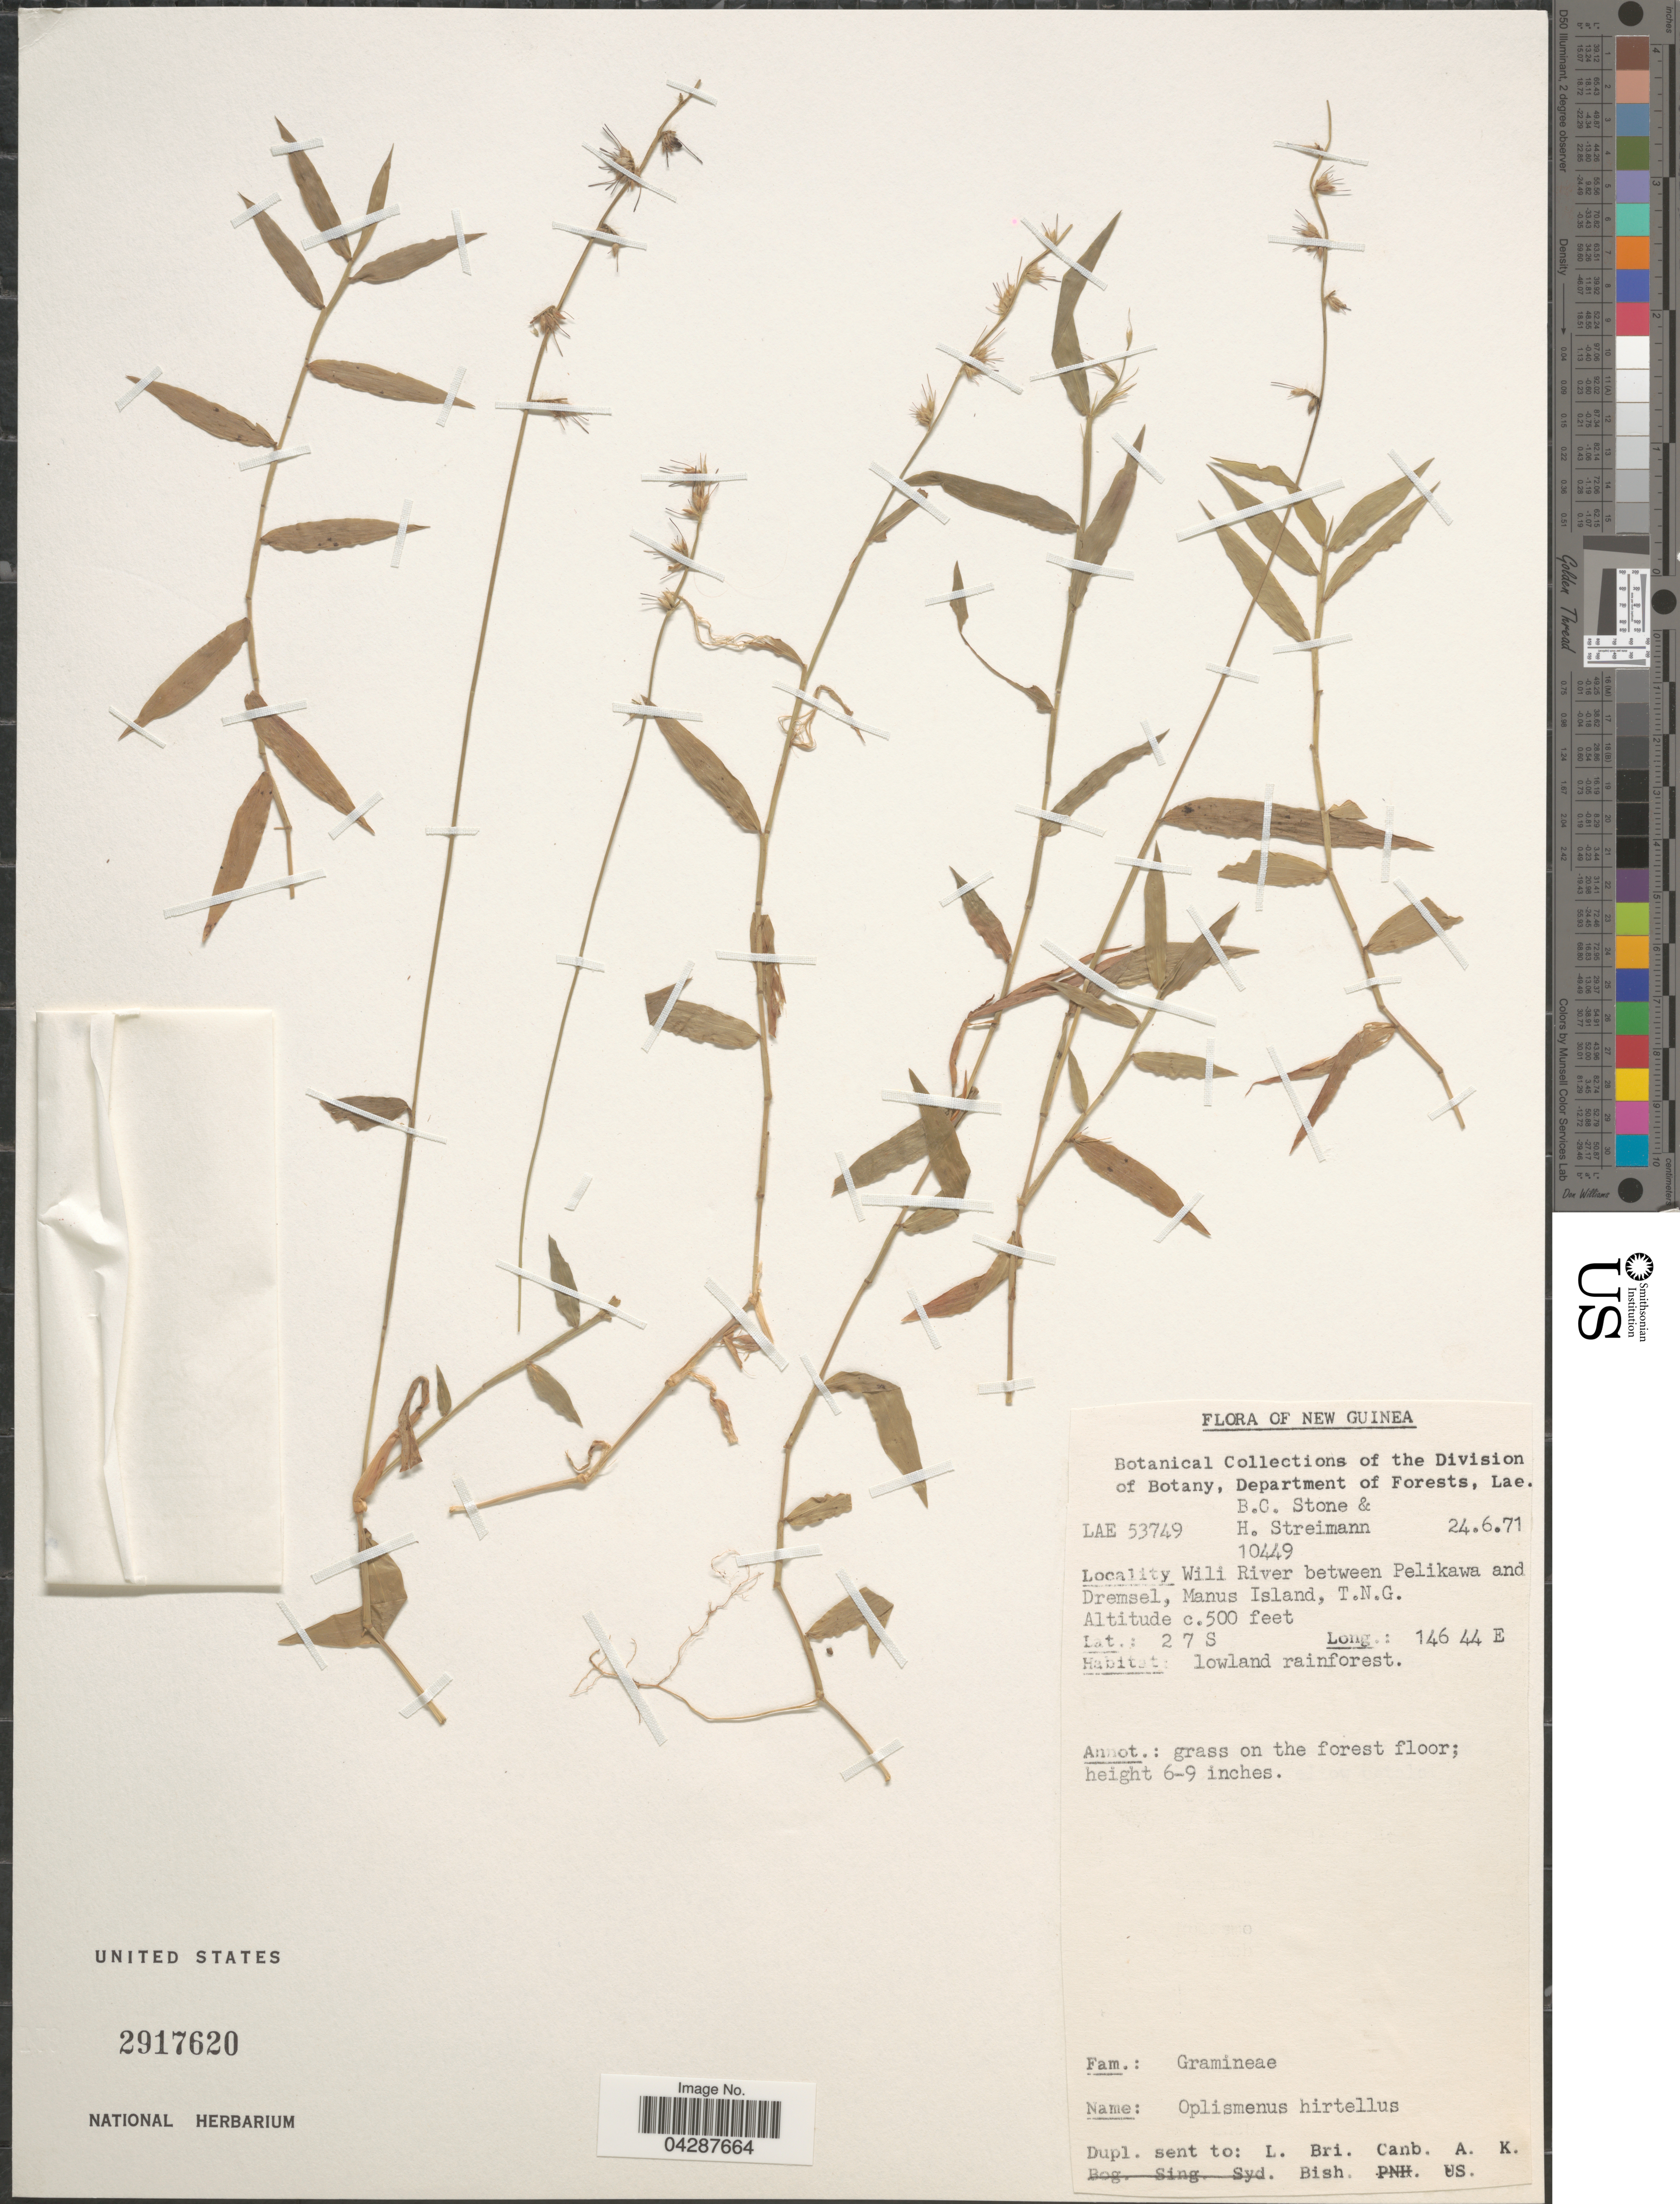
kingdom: Plantae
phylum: Tracheophyta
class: Liliopsida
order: Poales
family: Poaceae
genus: Oplismenus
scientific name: Oplismenus hirtellus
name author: (L.) P. Beauv.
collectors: B. C. Stone & H. Streimann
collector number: LAE 53749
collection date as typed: Transcribed d/m/y: 24/6/71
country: Papua New Guinea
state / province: Manus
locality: New Guinea. Wili River between Pelikawa and Dremsel, Manus Island, T.N.G.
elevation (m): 152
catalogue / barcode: US 2917620